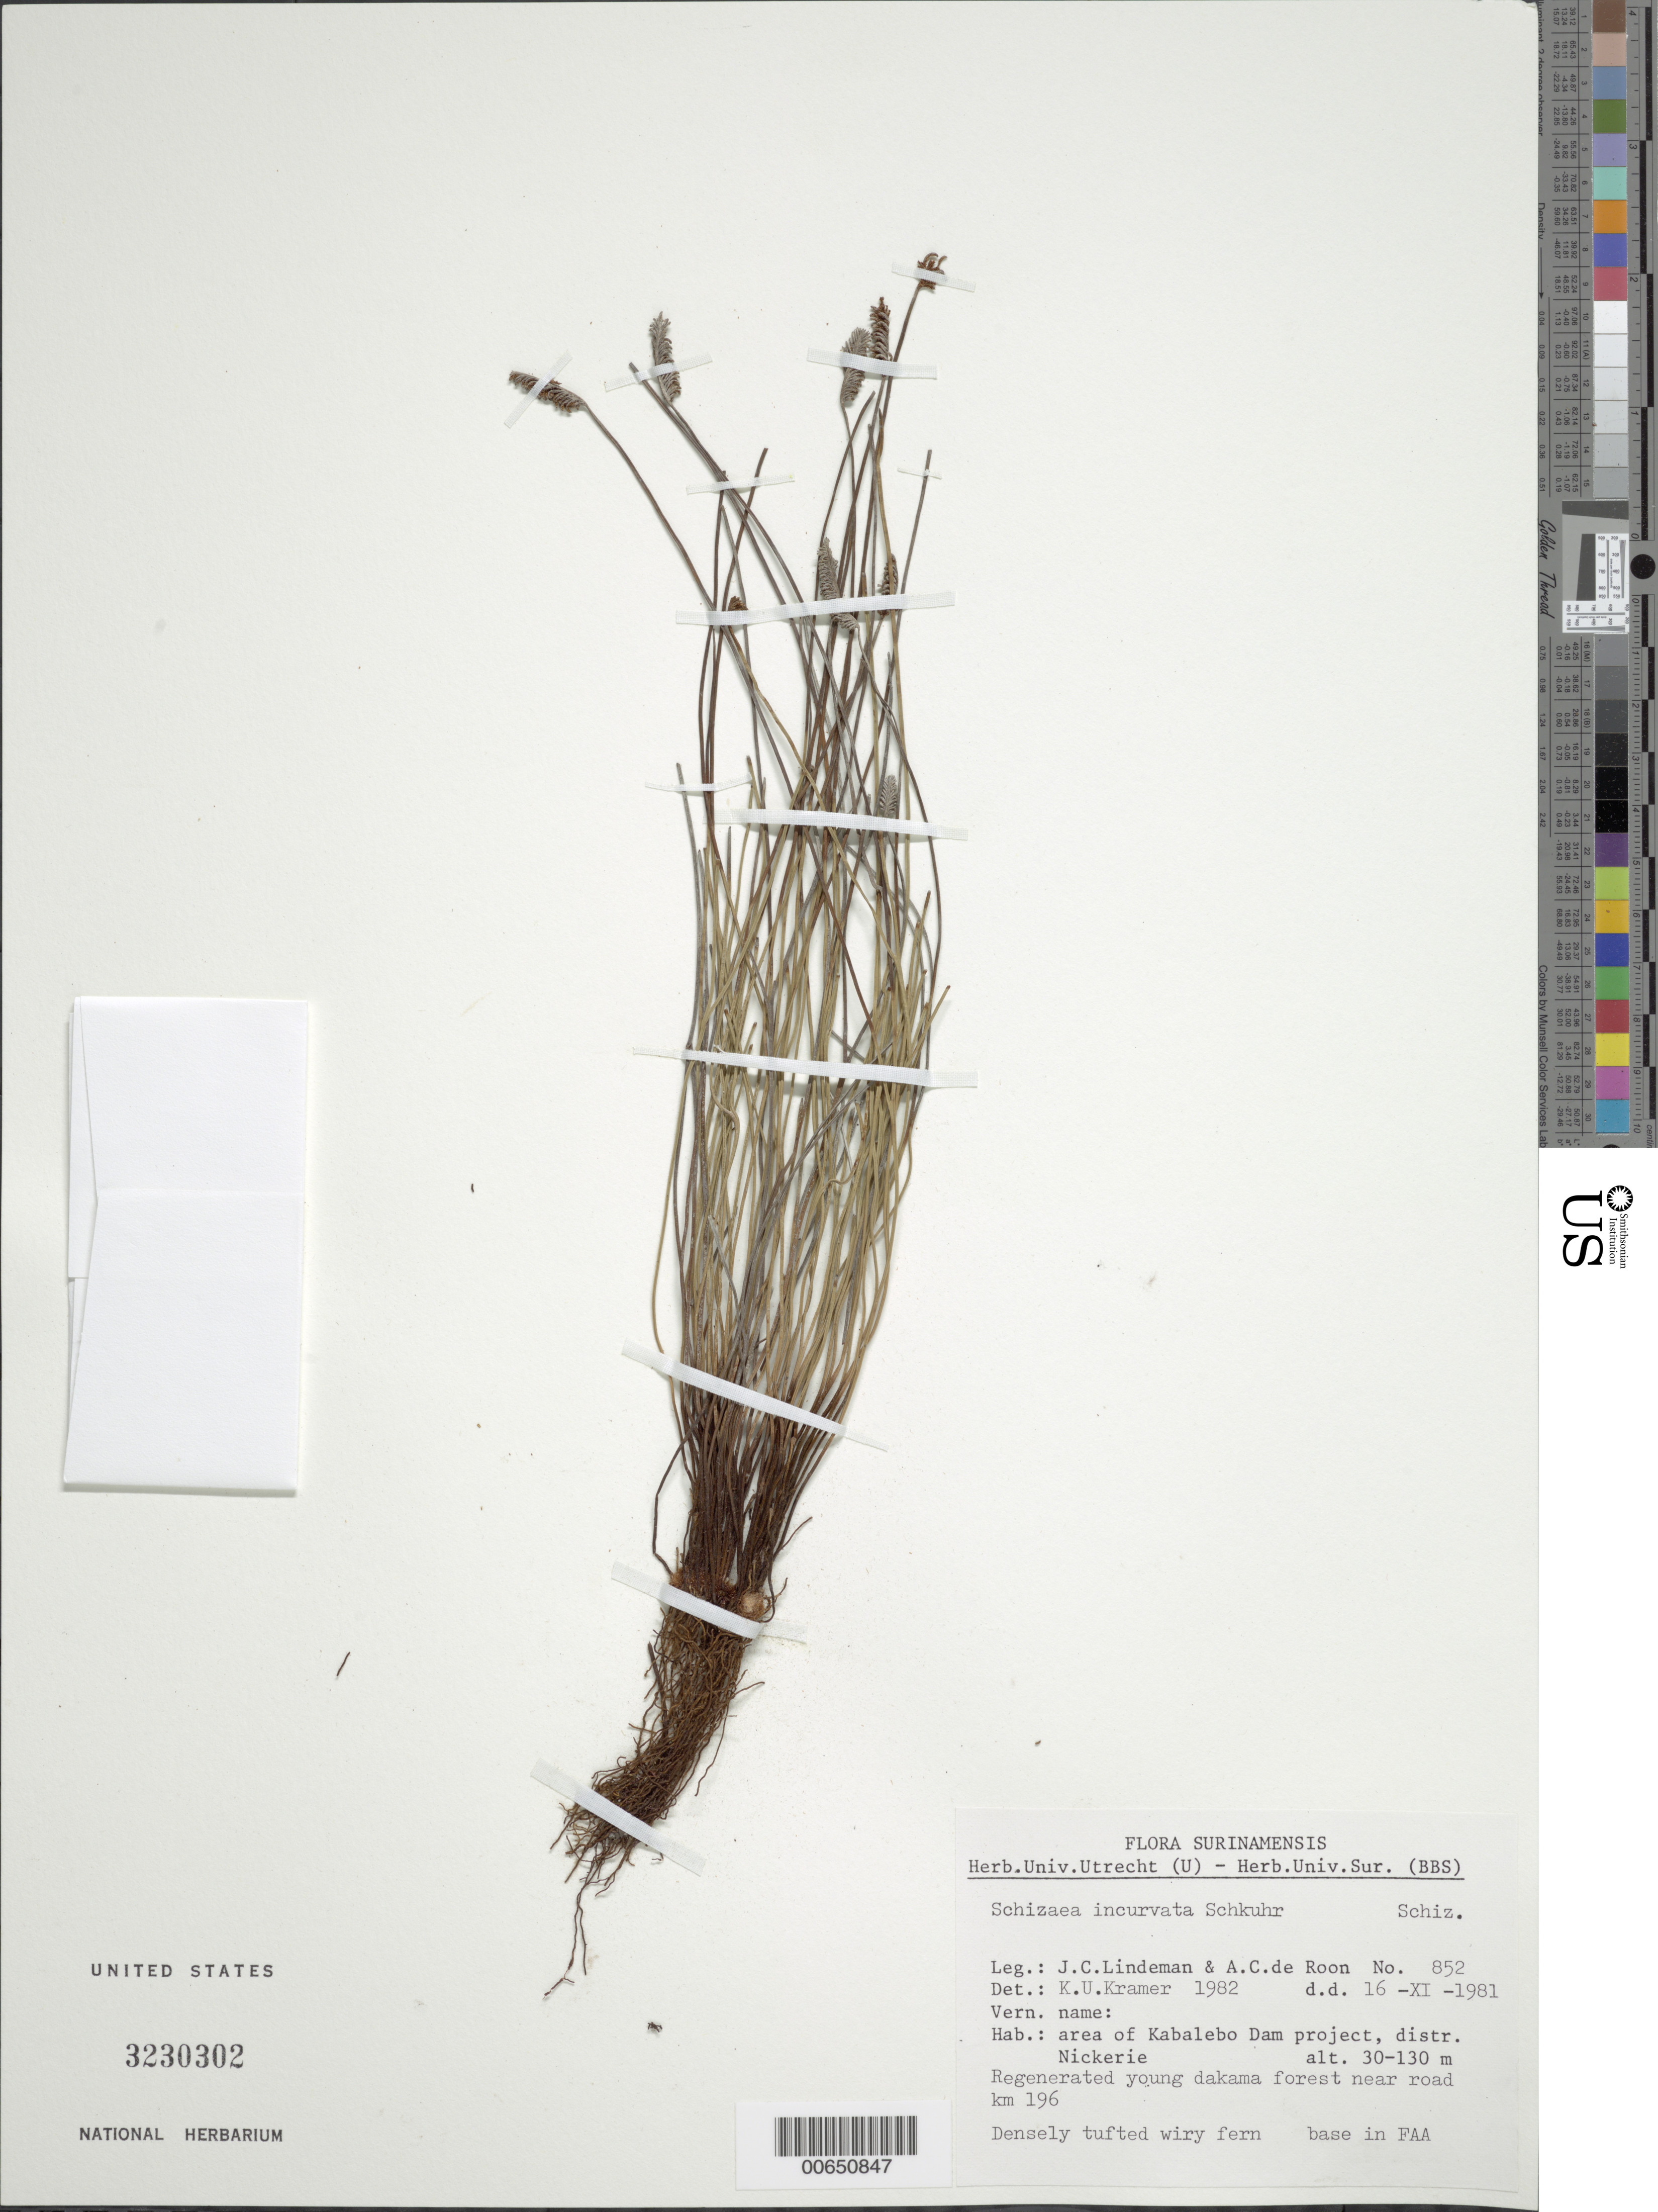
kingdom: Plantae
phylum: Tracheophyta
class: Polypodiopsida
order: Schizaeales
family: Schizaeaceae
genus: Schizaea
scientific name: Schizaea incurvata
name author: Schkuhr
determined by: Kramer, K. U.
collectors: J. C. Lindeman & A. de Roon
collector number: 81 852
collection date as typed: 16-Nov-81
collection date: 1981-11-16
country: Suriname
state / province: Nickerie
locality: Kabalebo Dam project area, near road km 196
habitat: Regenerated young Dakama forest.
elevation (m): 30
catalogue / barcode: US 3230302